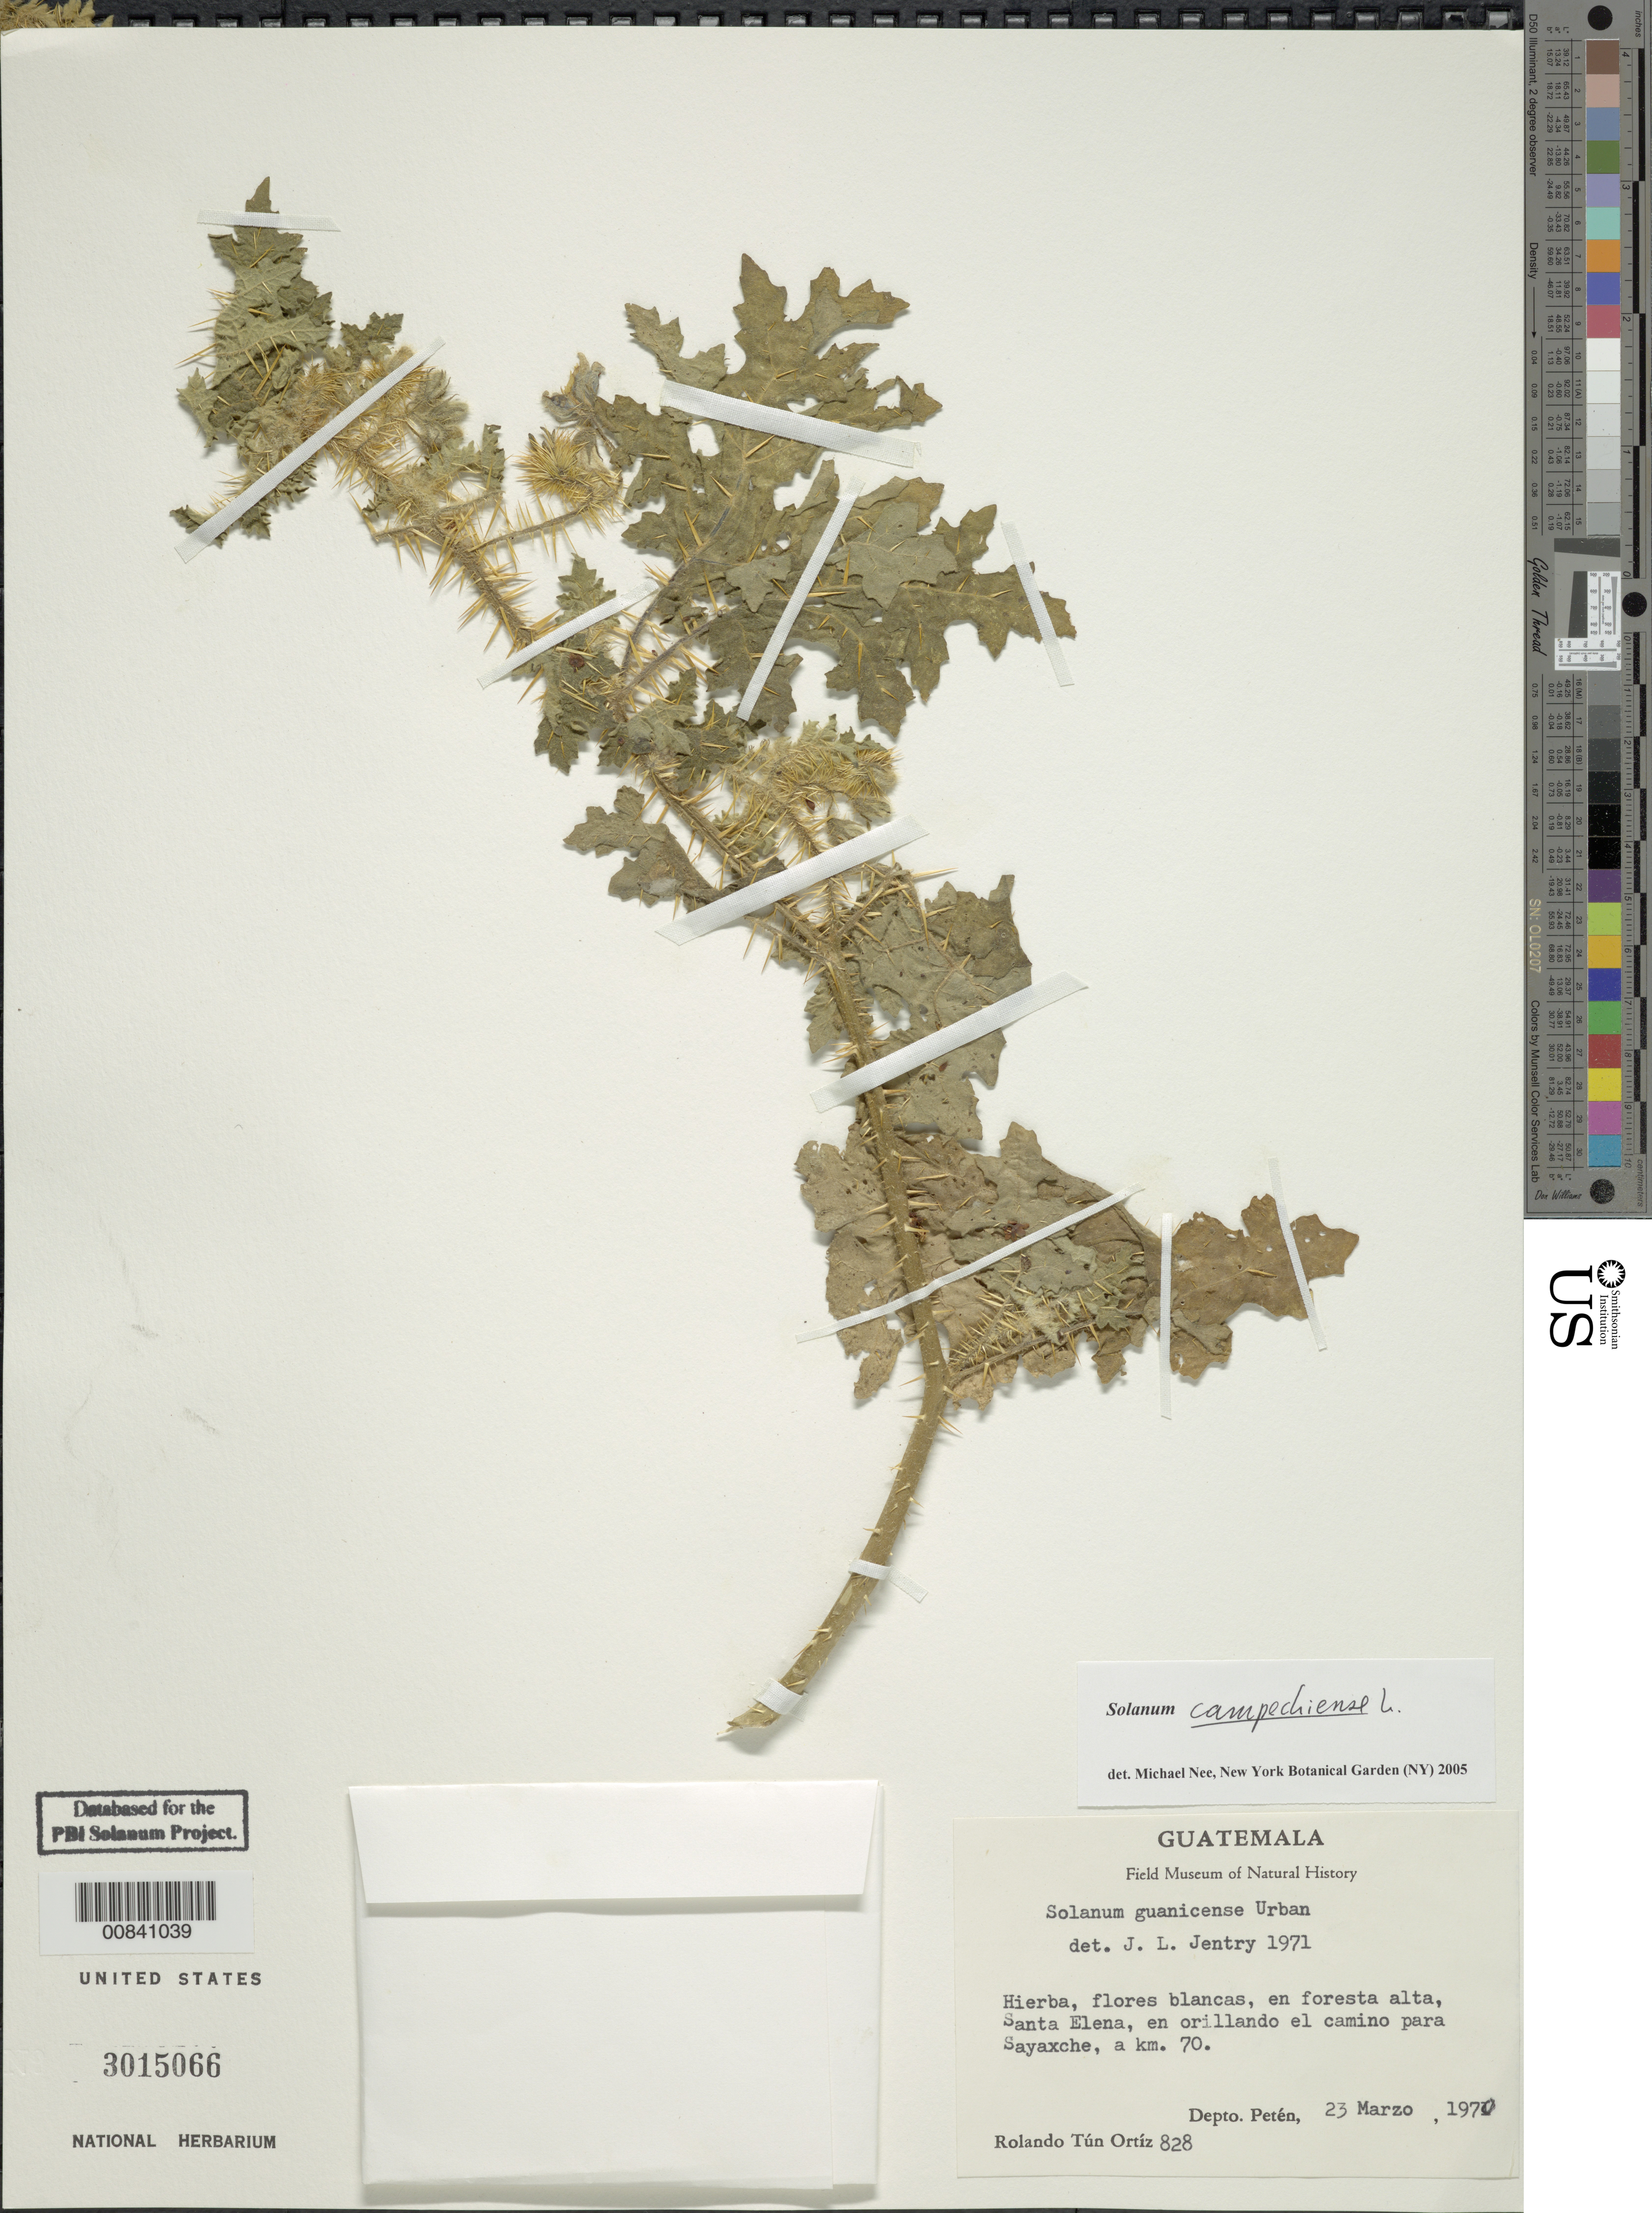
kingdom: Plantae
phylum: Tracheophyta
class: Magnoliopsida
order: Solanales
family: Solanaceae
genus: Solanum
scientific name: Solanum campechiense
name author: L.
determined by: Nee, Michael H.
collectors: R. Tún Ortíz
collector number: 828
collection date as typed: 23 Mar 1970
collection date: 1970-03-23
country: Guatemala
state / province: El Petén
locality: Santa Elena, en orillando el camino para Sayaxche, a km. 70.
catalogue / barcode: US 3015066